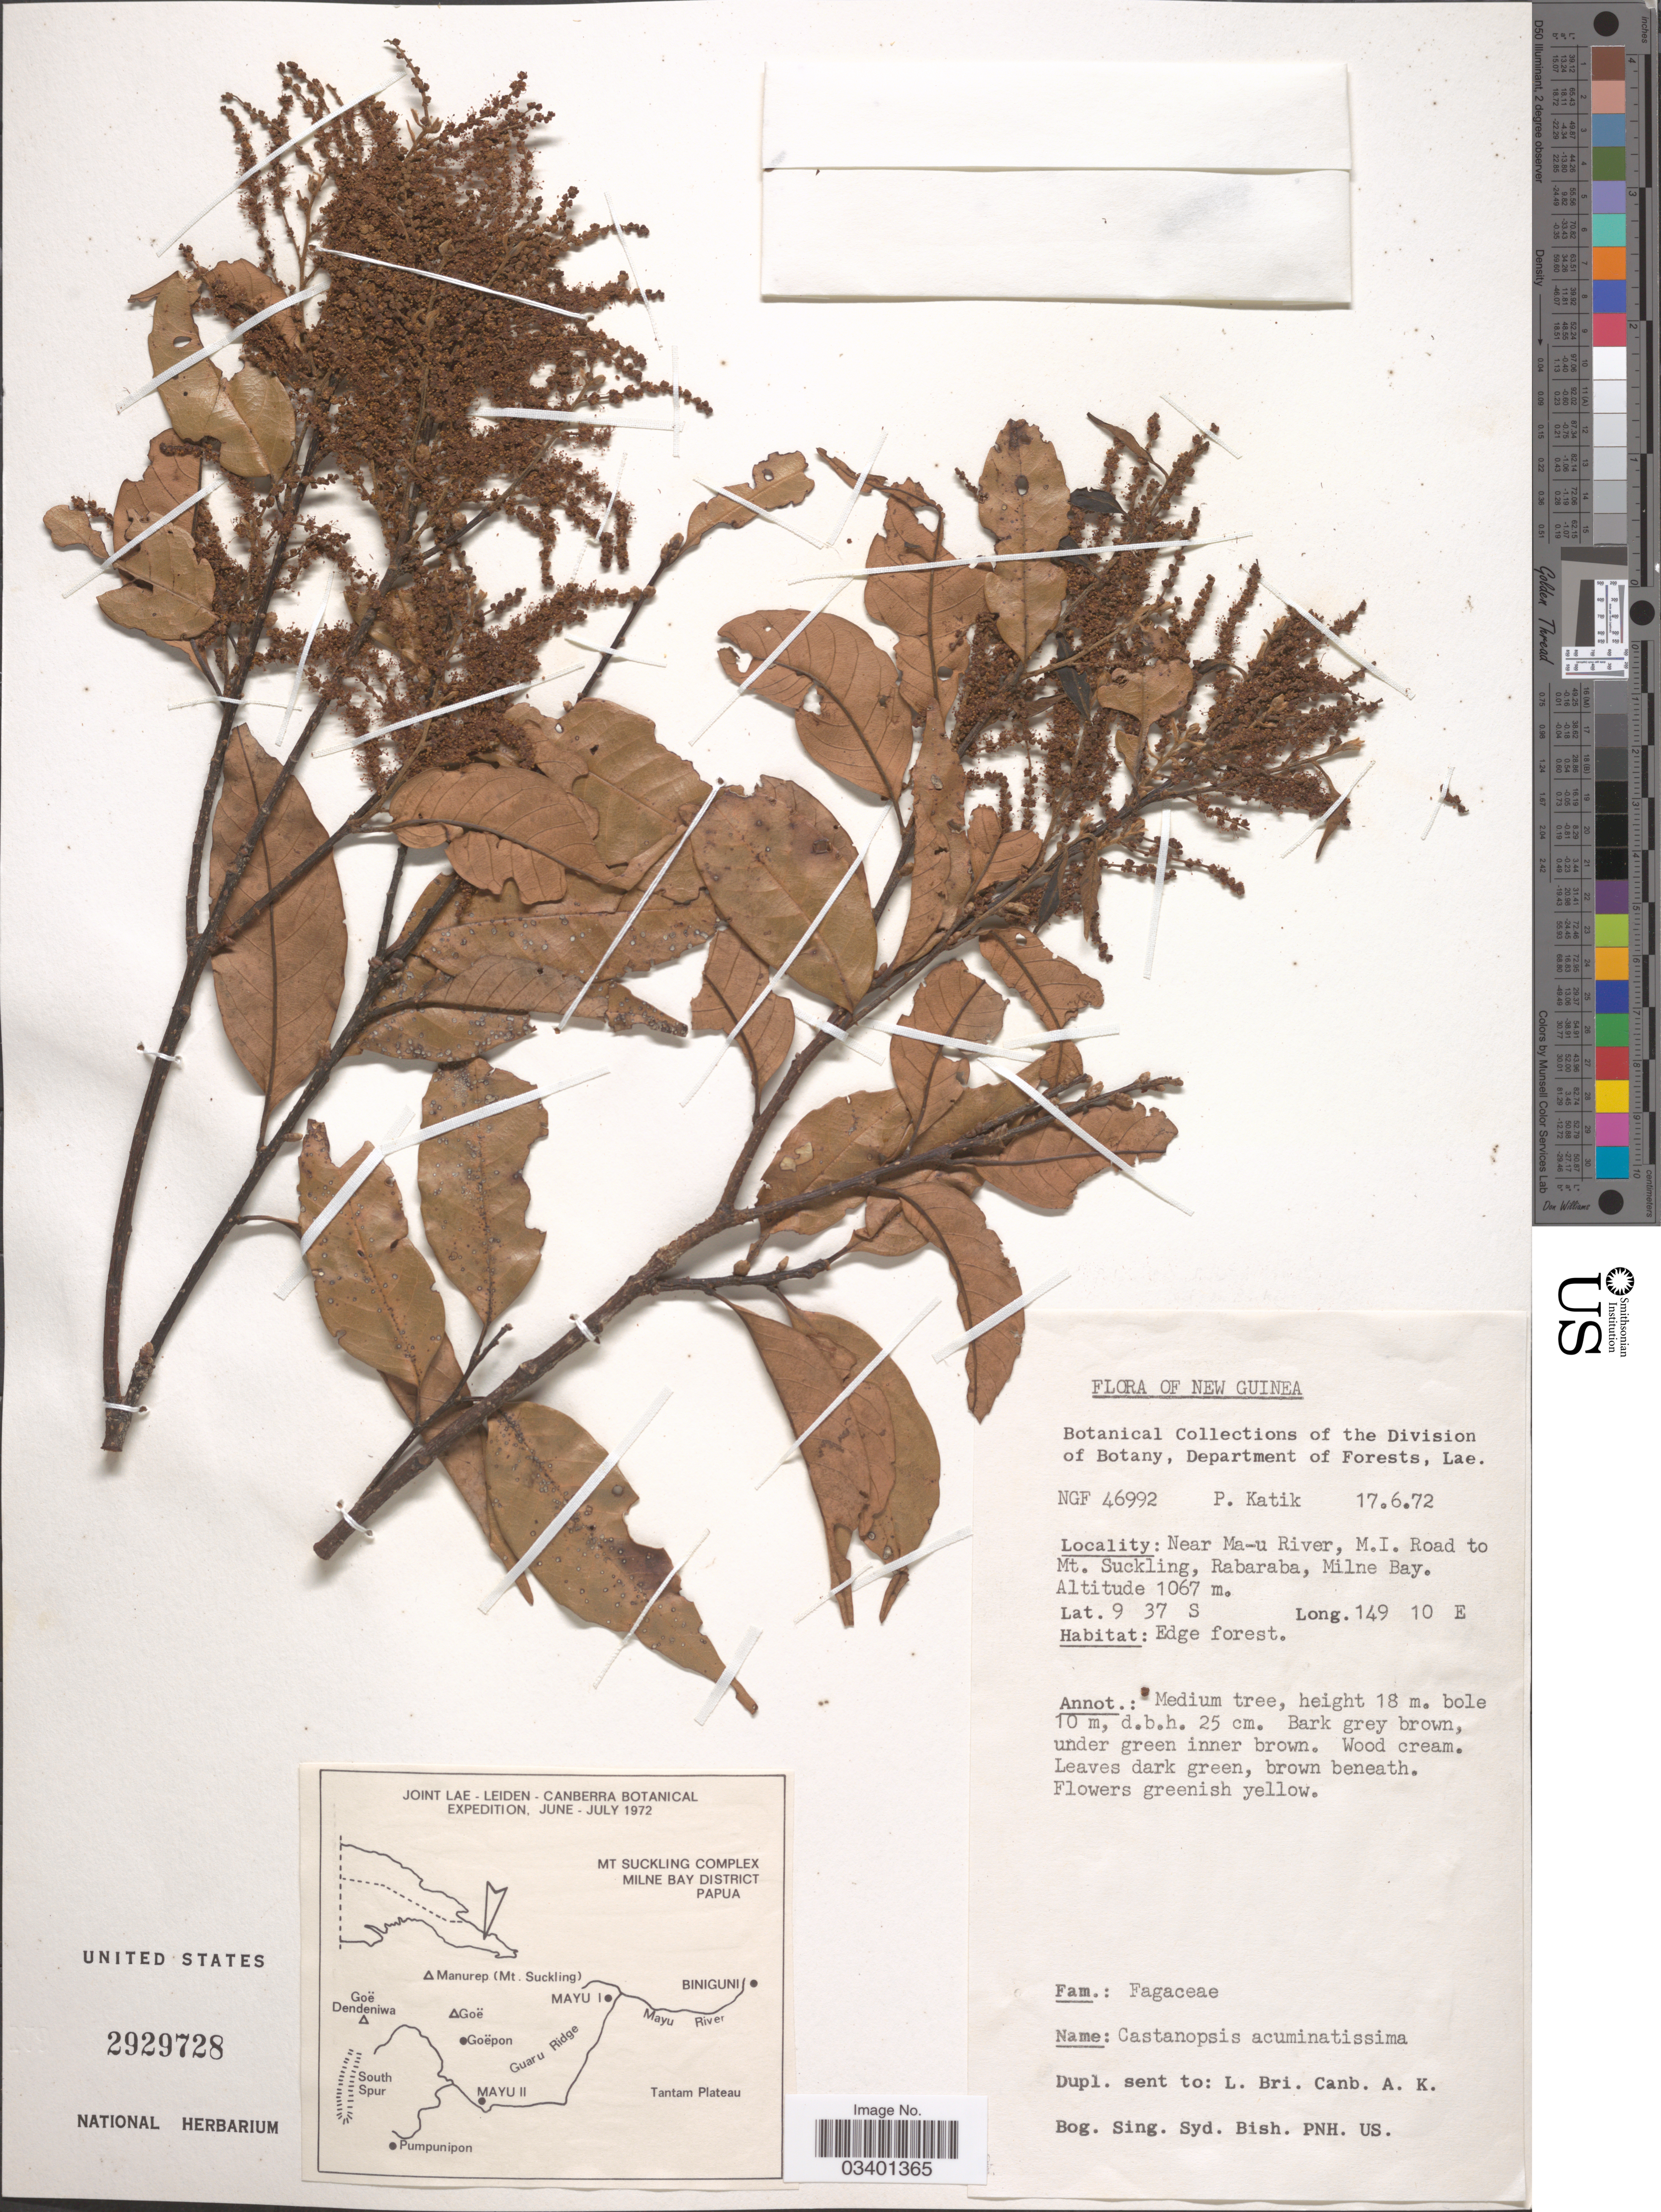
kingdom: Plantae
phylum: Tracheophyta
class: Magnoliopsida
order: Fagales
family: Fagaceae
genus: Castanopsis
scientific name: Castanopsis acuminatissima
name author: (Blume) A. DC.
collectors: P. Katik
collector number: NGF46992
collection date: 1972-06-17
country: Papua New Guinea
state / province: Milne Bay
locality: New Guinea. Near Ma-u River, M.I. Road to Mt. Suckling, Rabaraba.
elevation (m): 1067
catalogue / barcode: US 2929728